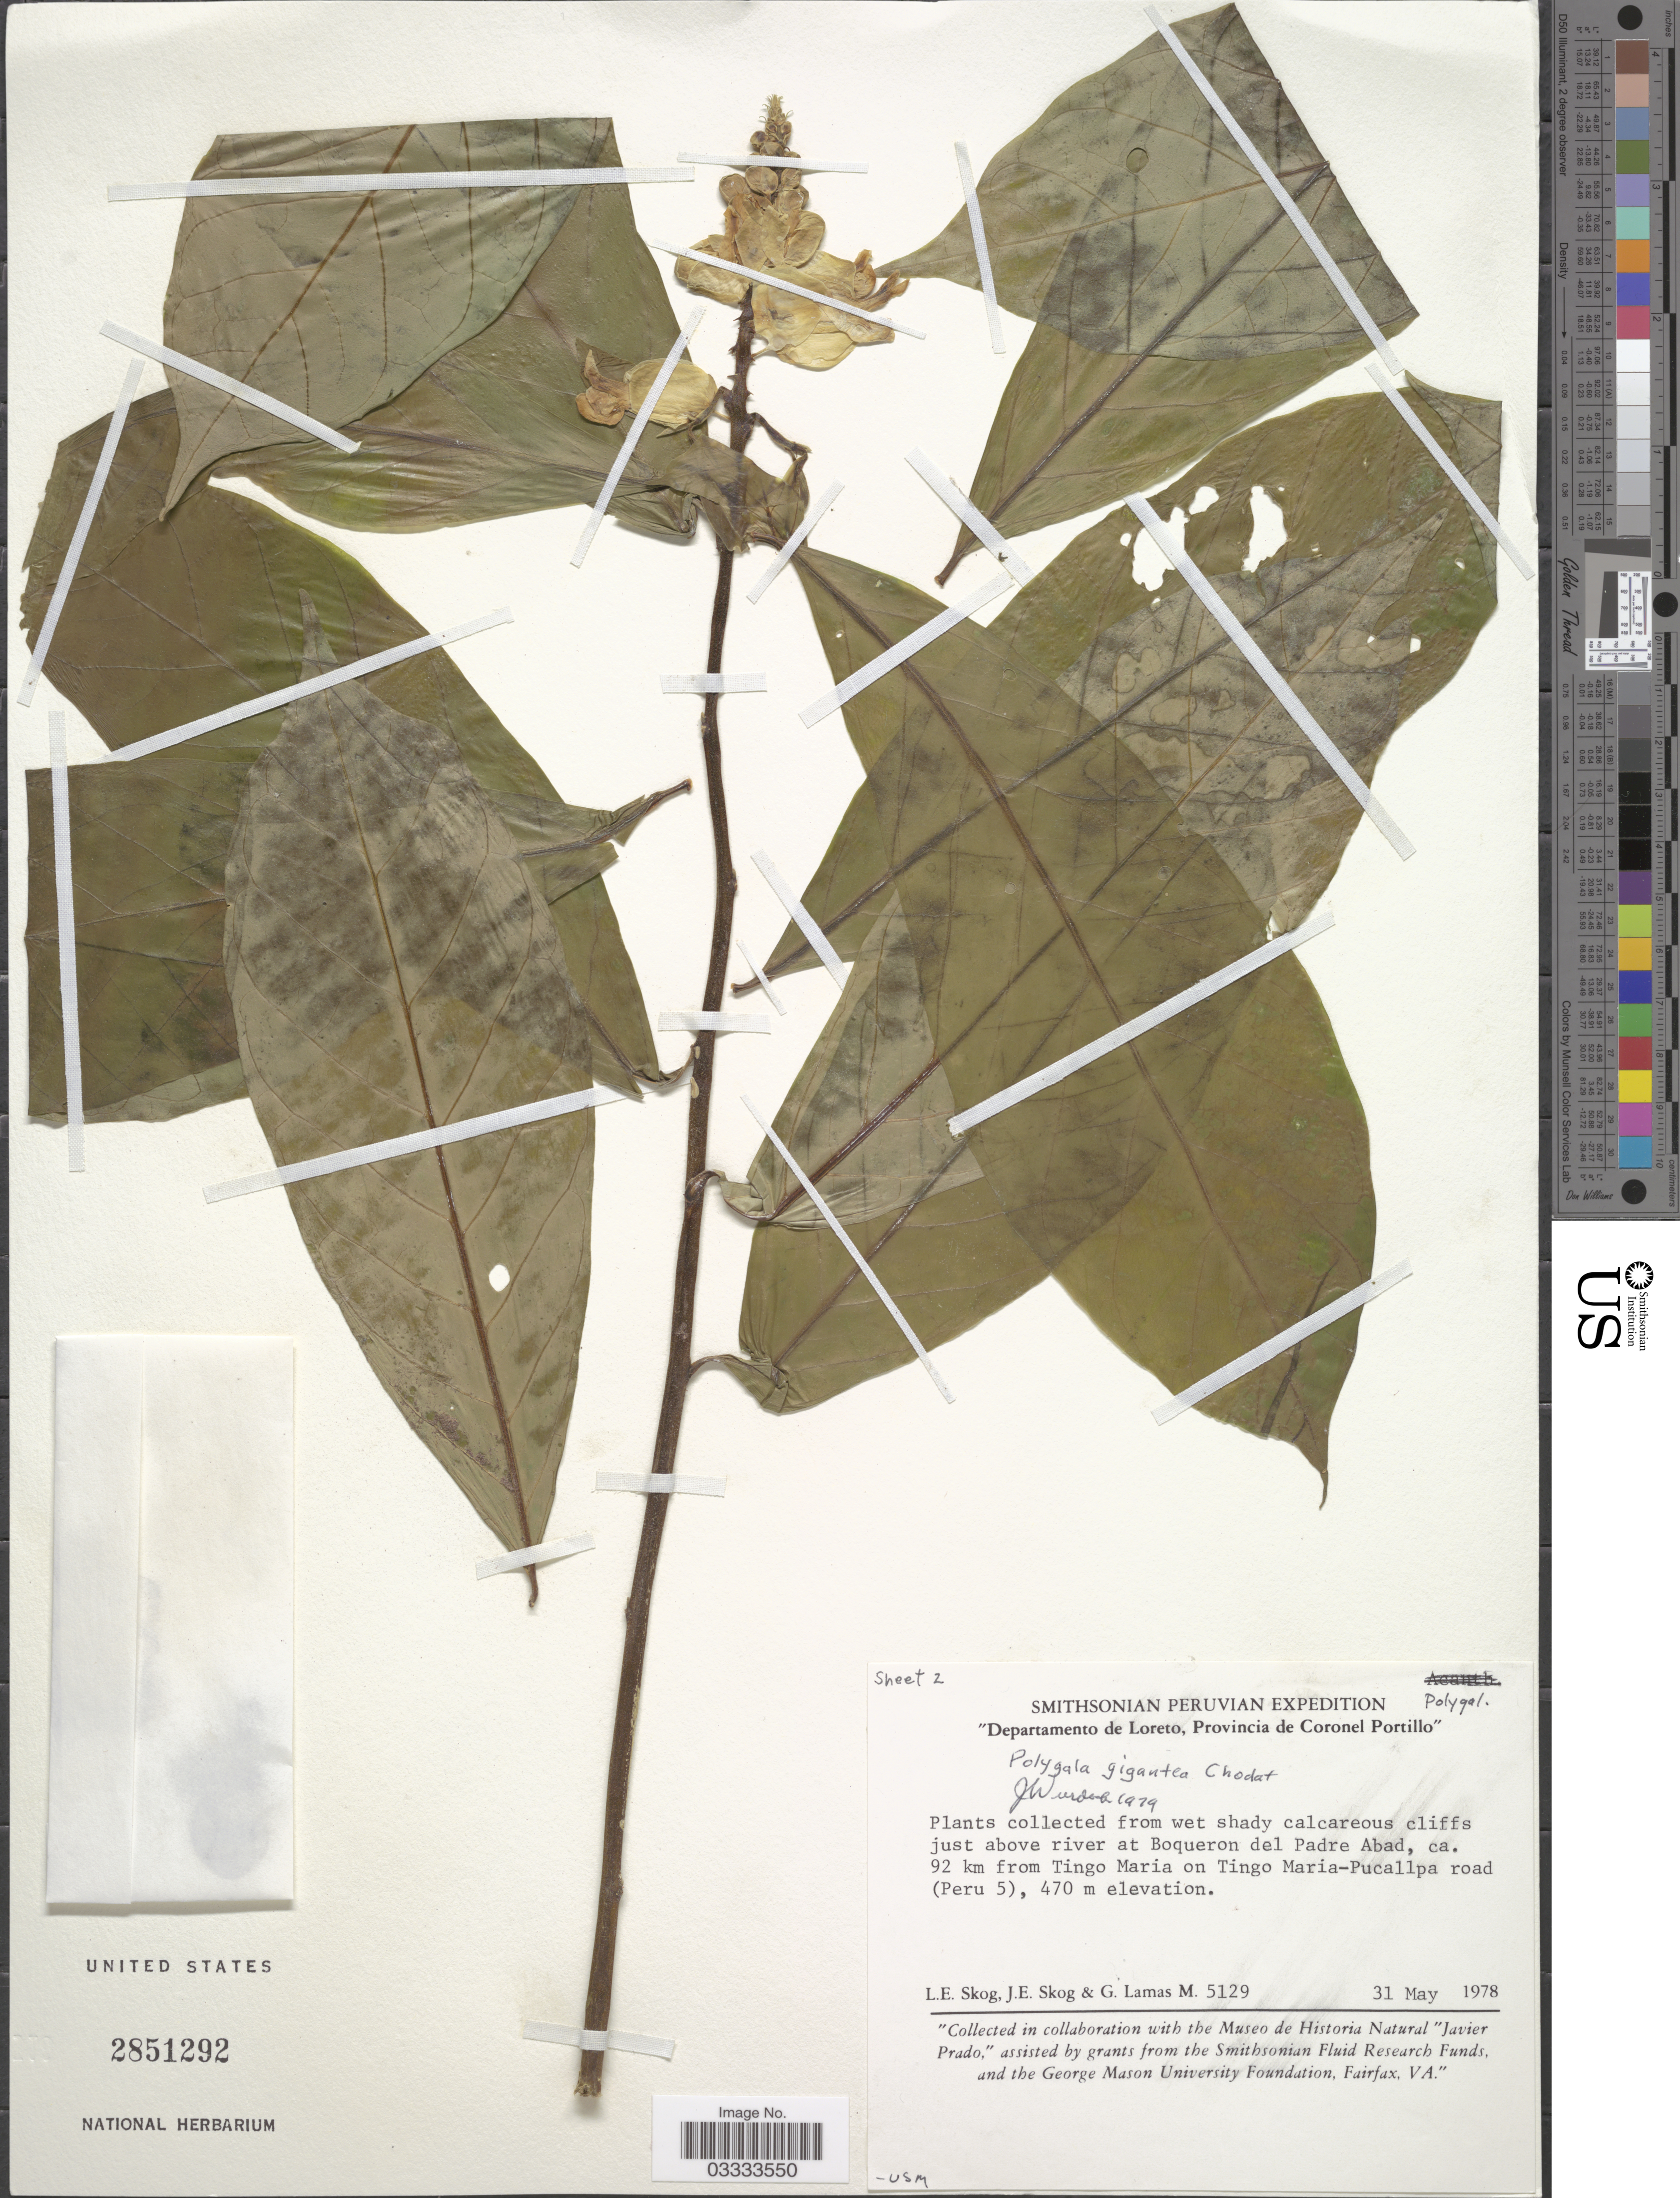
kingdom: Plantae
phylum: Tracheophyta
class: Magnoliopsida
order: Fabales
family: Polygalaceae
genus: Caamembeca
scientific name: Caamembeca gigantea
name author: (Chodat) J.F.B. Pastore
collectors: L. E. Skog, J. E. Skog & G. Lamas M.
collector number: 5129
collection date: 1978-05-31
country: Peru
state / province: Loreto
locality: Departamento de Loreto, Provincia de Coronel Portillo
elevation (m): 470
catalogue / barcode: US 2851292